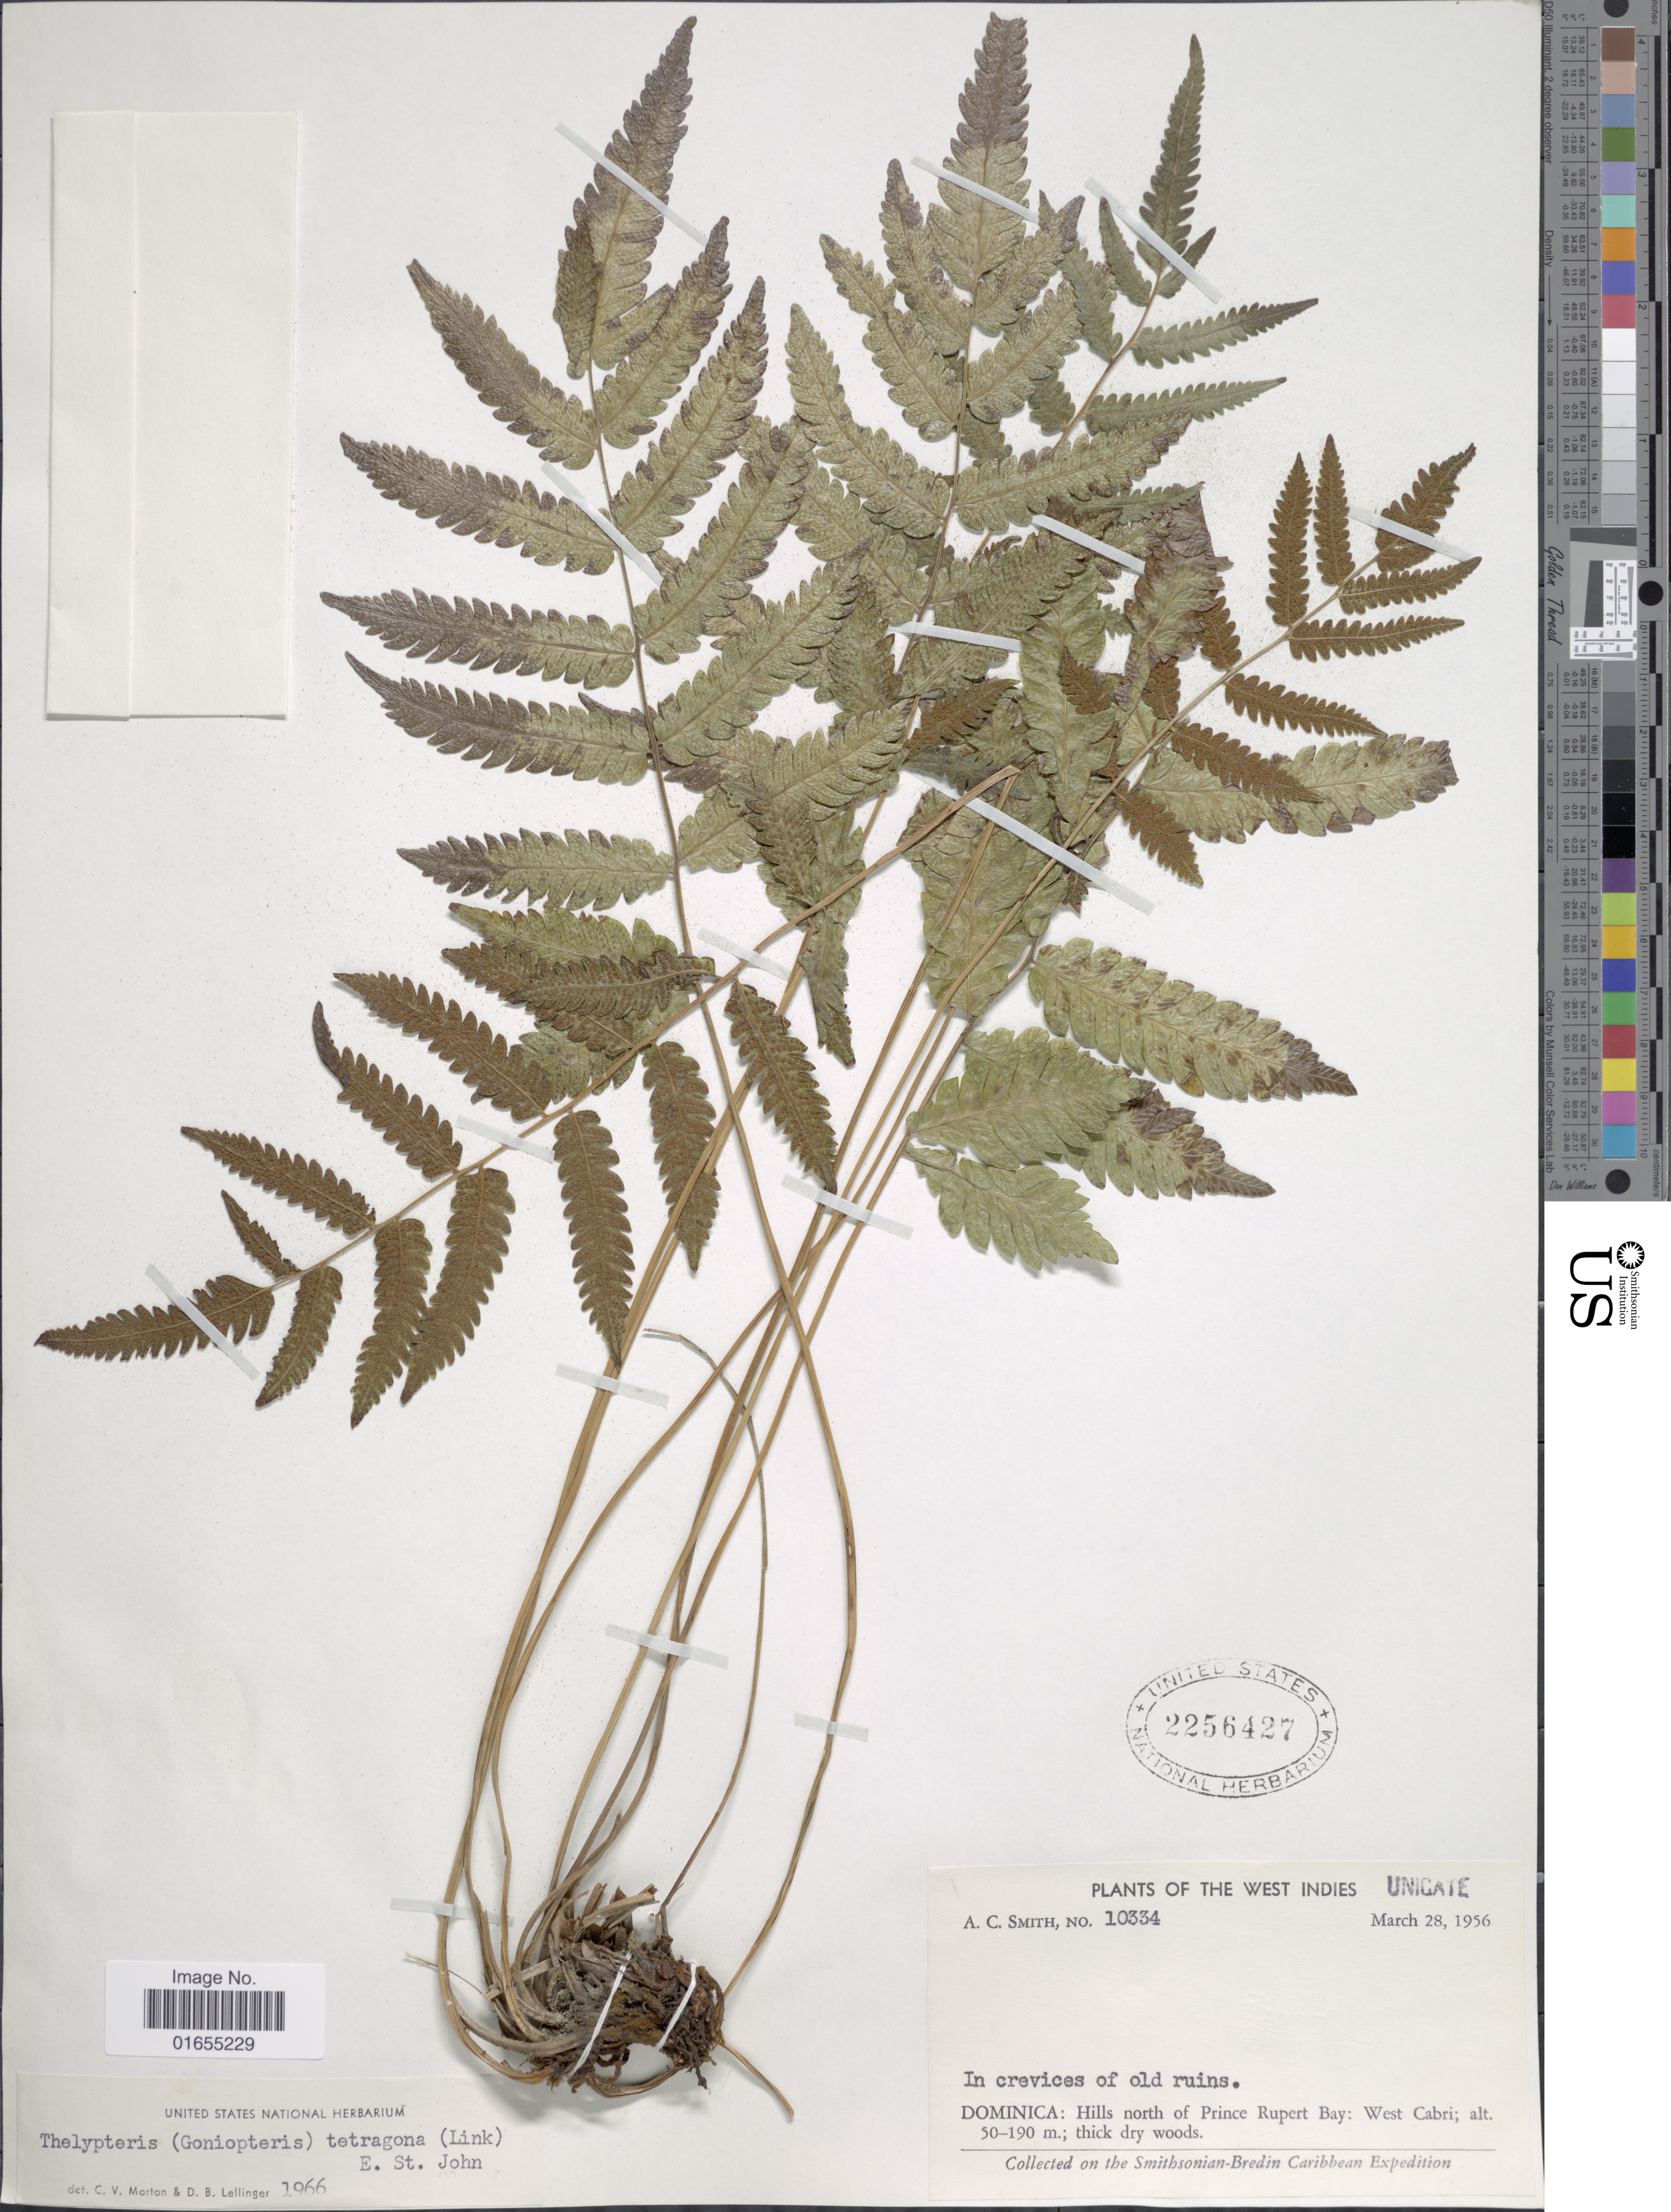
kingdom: Plantae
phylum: Tracheophyta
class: Polypodiopsida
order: Polypodiales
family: Thelypteridaceae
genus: Goniopteris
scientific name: Goniopteris tetragona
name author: (C. Presl) Sw.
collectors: A. C. Smith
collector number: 10334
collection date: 1956-03-28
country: Dominica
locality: Hills north of Prince Rupert Bay: West Cabri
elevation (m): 50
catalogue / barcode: US 2256427